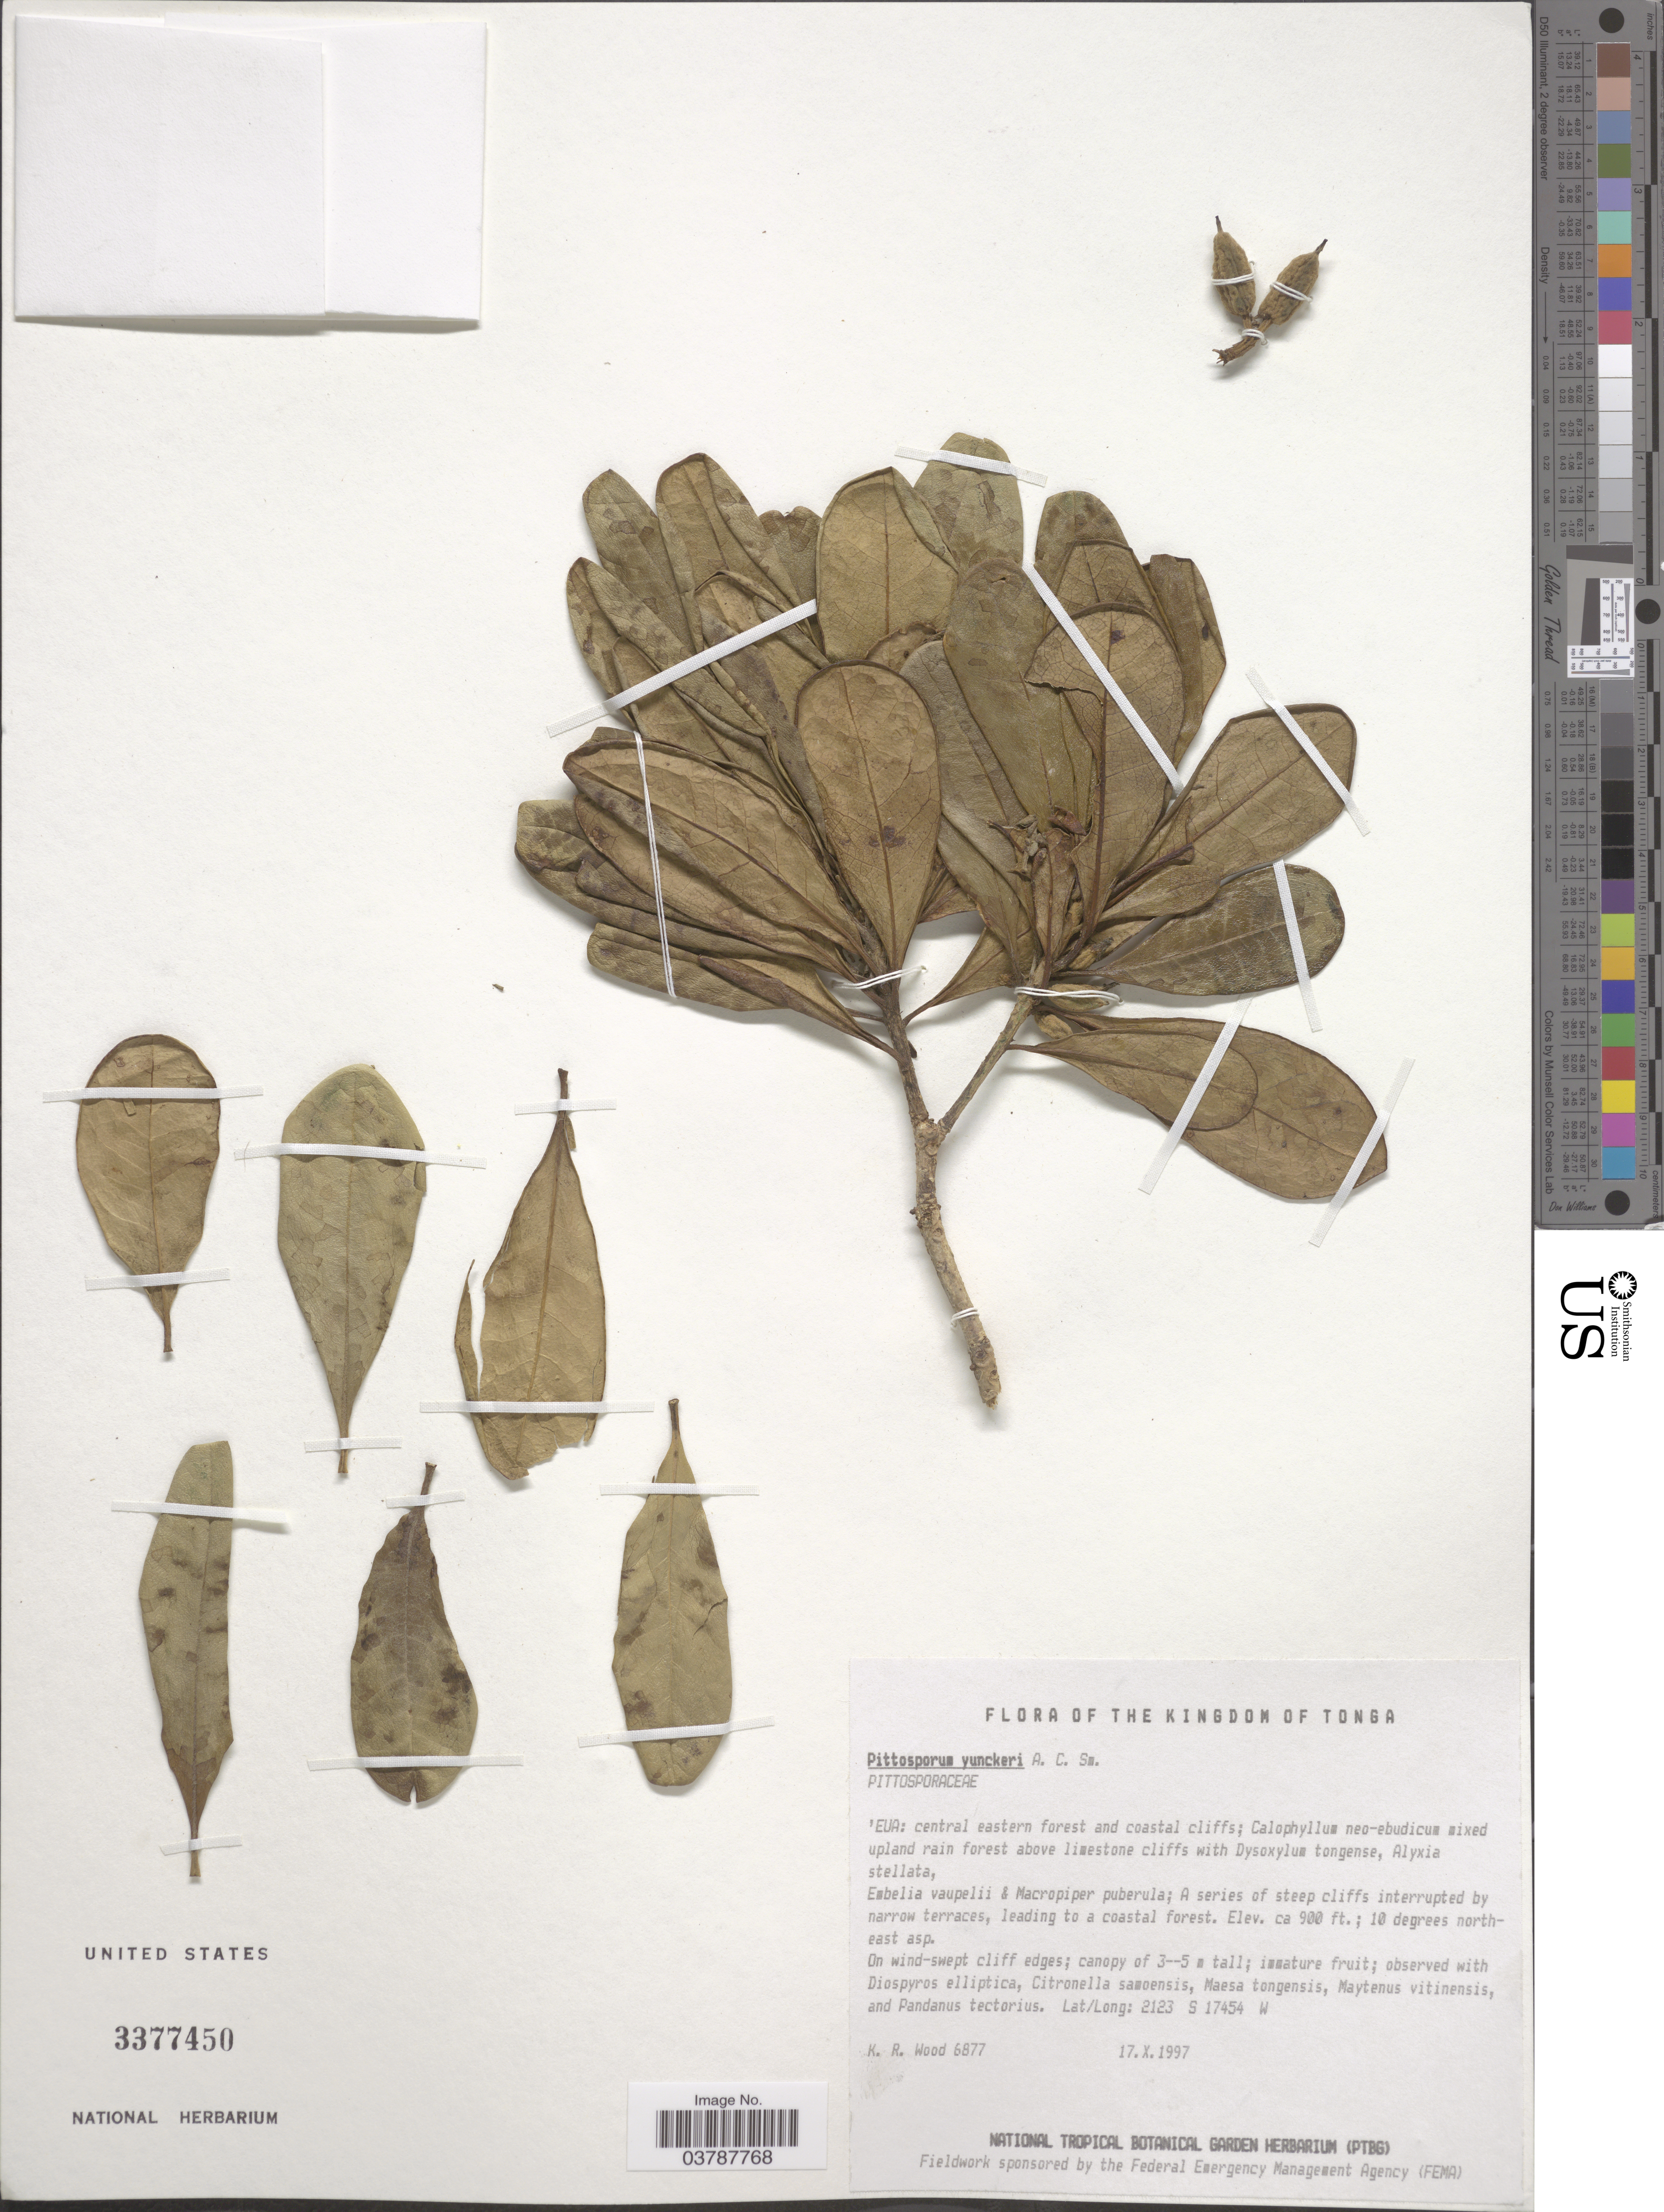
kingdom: Plantae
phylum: Tracheophyta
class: Magnoliopsida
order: Apiales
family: Pittosporaceae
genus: Pittosporum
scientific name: Pittosporum yunckeri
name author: A.C. Sm.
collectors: K. R. Wood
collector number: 6877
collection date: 1997-10-17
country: Tonga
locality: Kingdom of Tonga. 'Eua: central eastern forest and coastal cliffs.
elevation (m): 274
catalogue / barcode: US 3377450